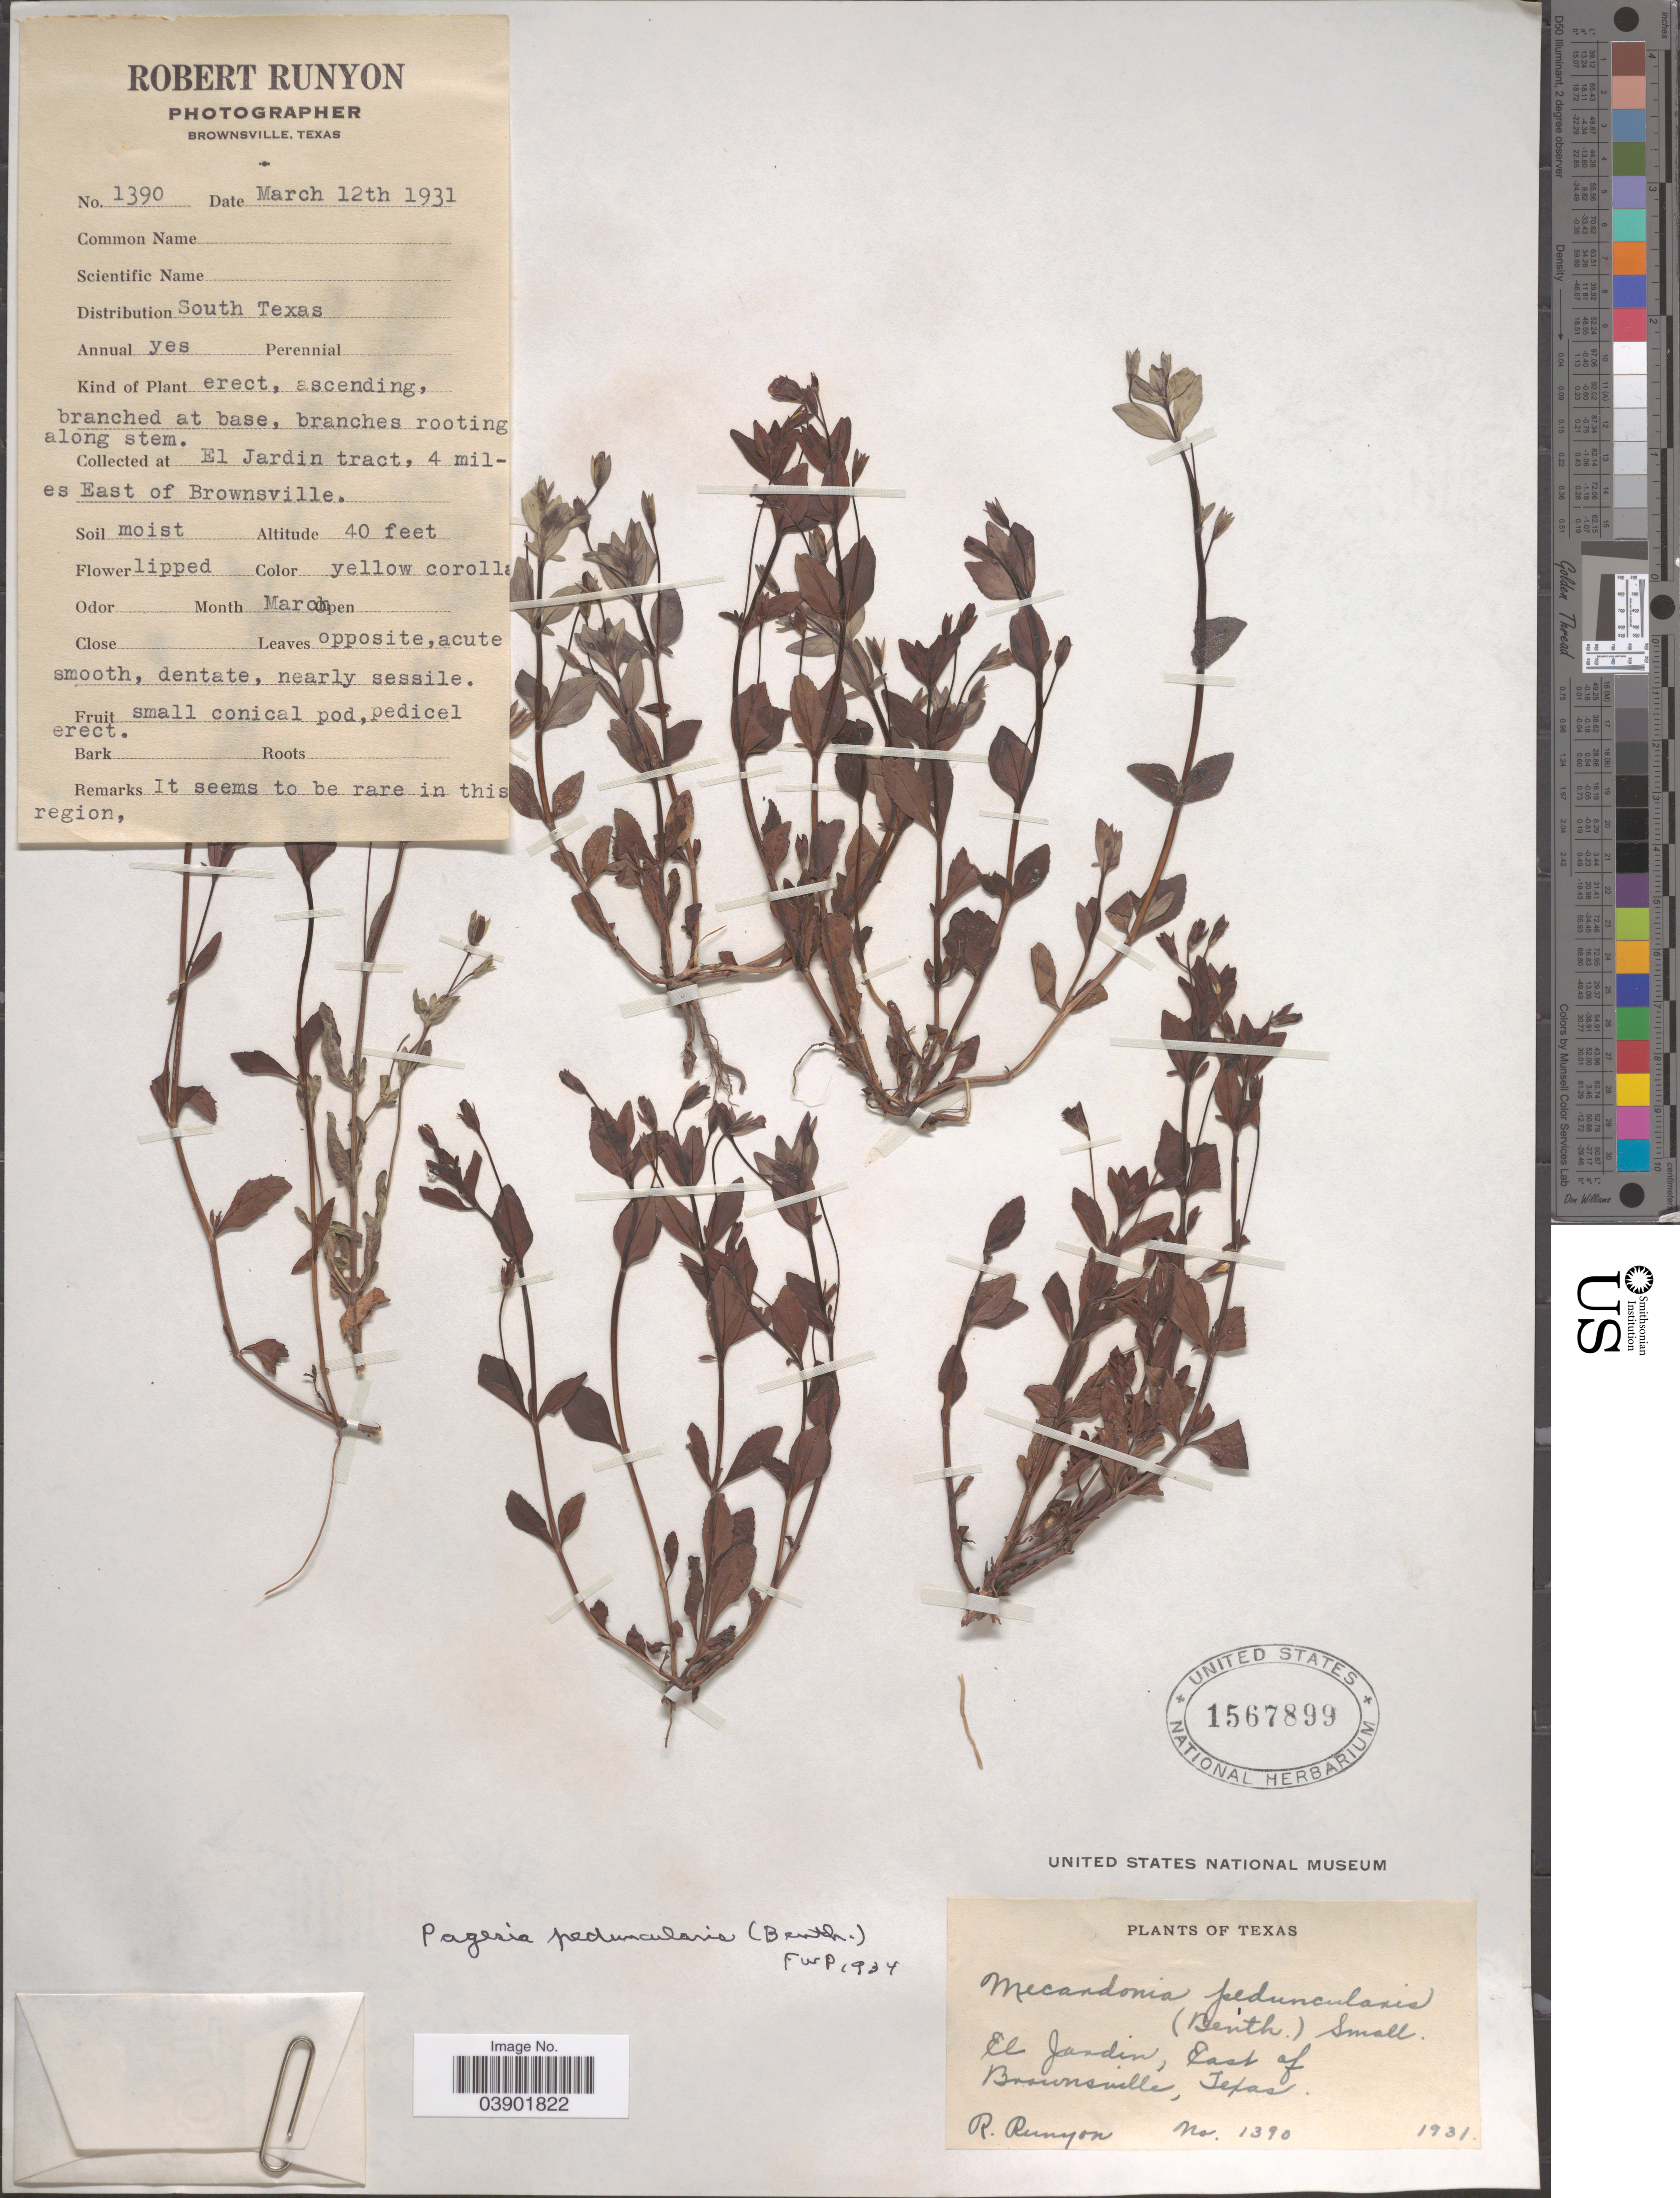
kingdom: Plantae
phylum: Tracheophyta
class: Magnoliopsida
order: Lamiales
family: Plantaginaceae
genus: Bacopa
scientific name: Bacopa procumbens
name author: (Mill.) Greenm.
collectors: R. Runyon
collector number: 1390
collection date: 1931-03-12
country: United States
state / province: Texas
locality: El Jardin tract, 4 miles East of Brownsville.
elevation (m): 12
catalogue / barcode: US 1567899